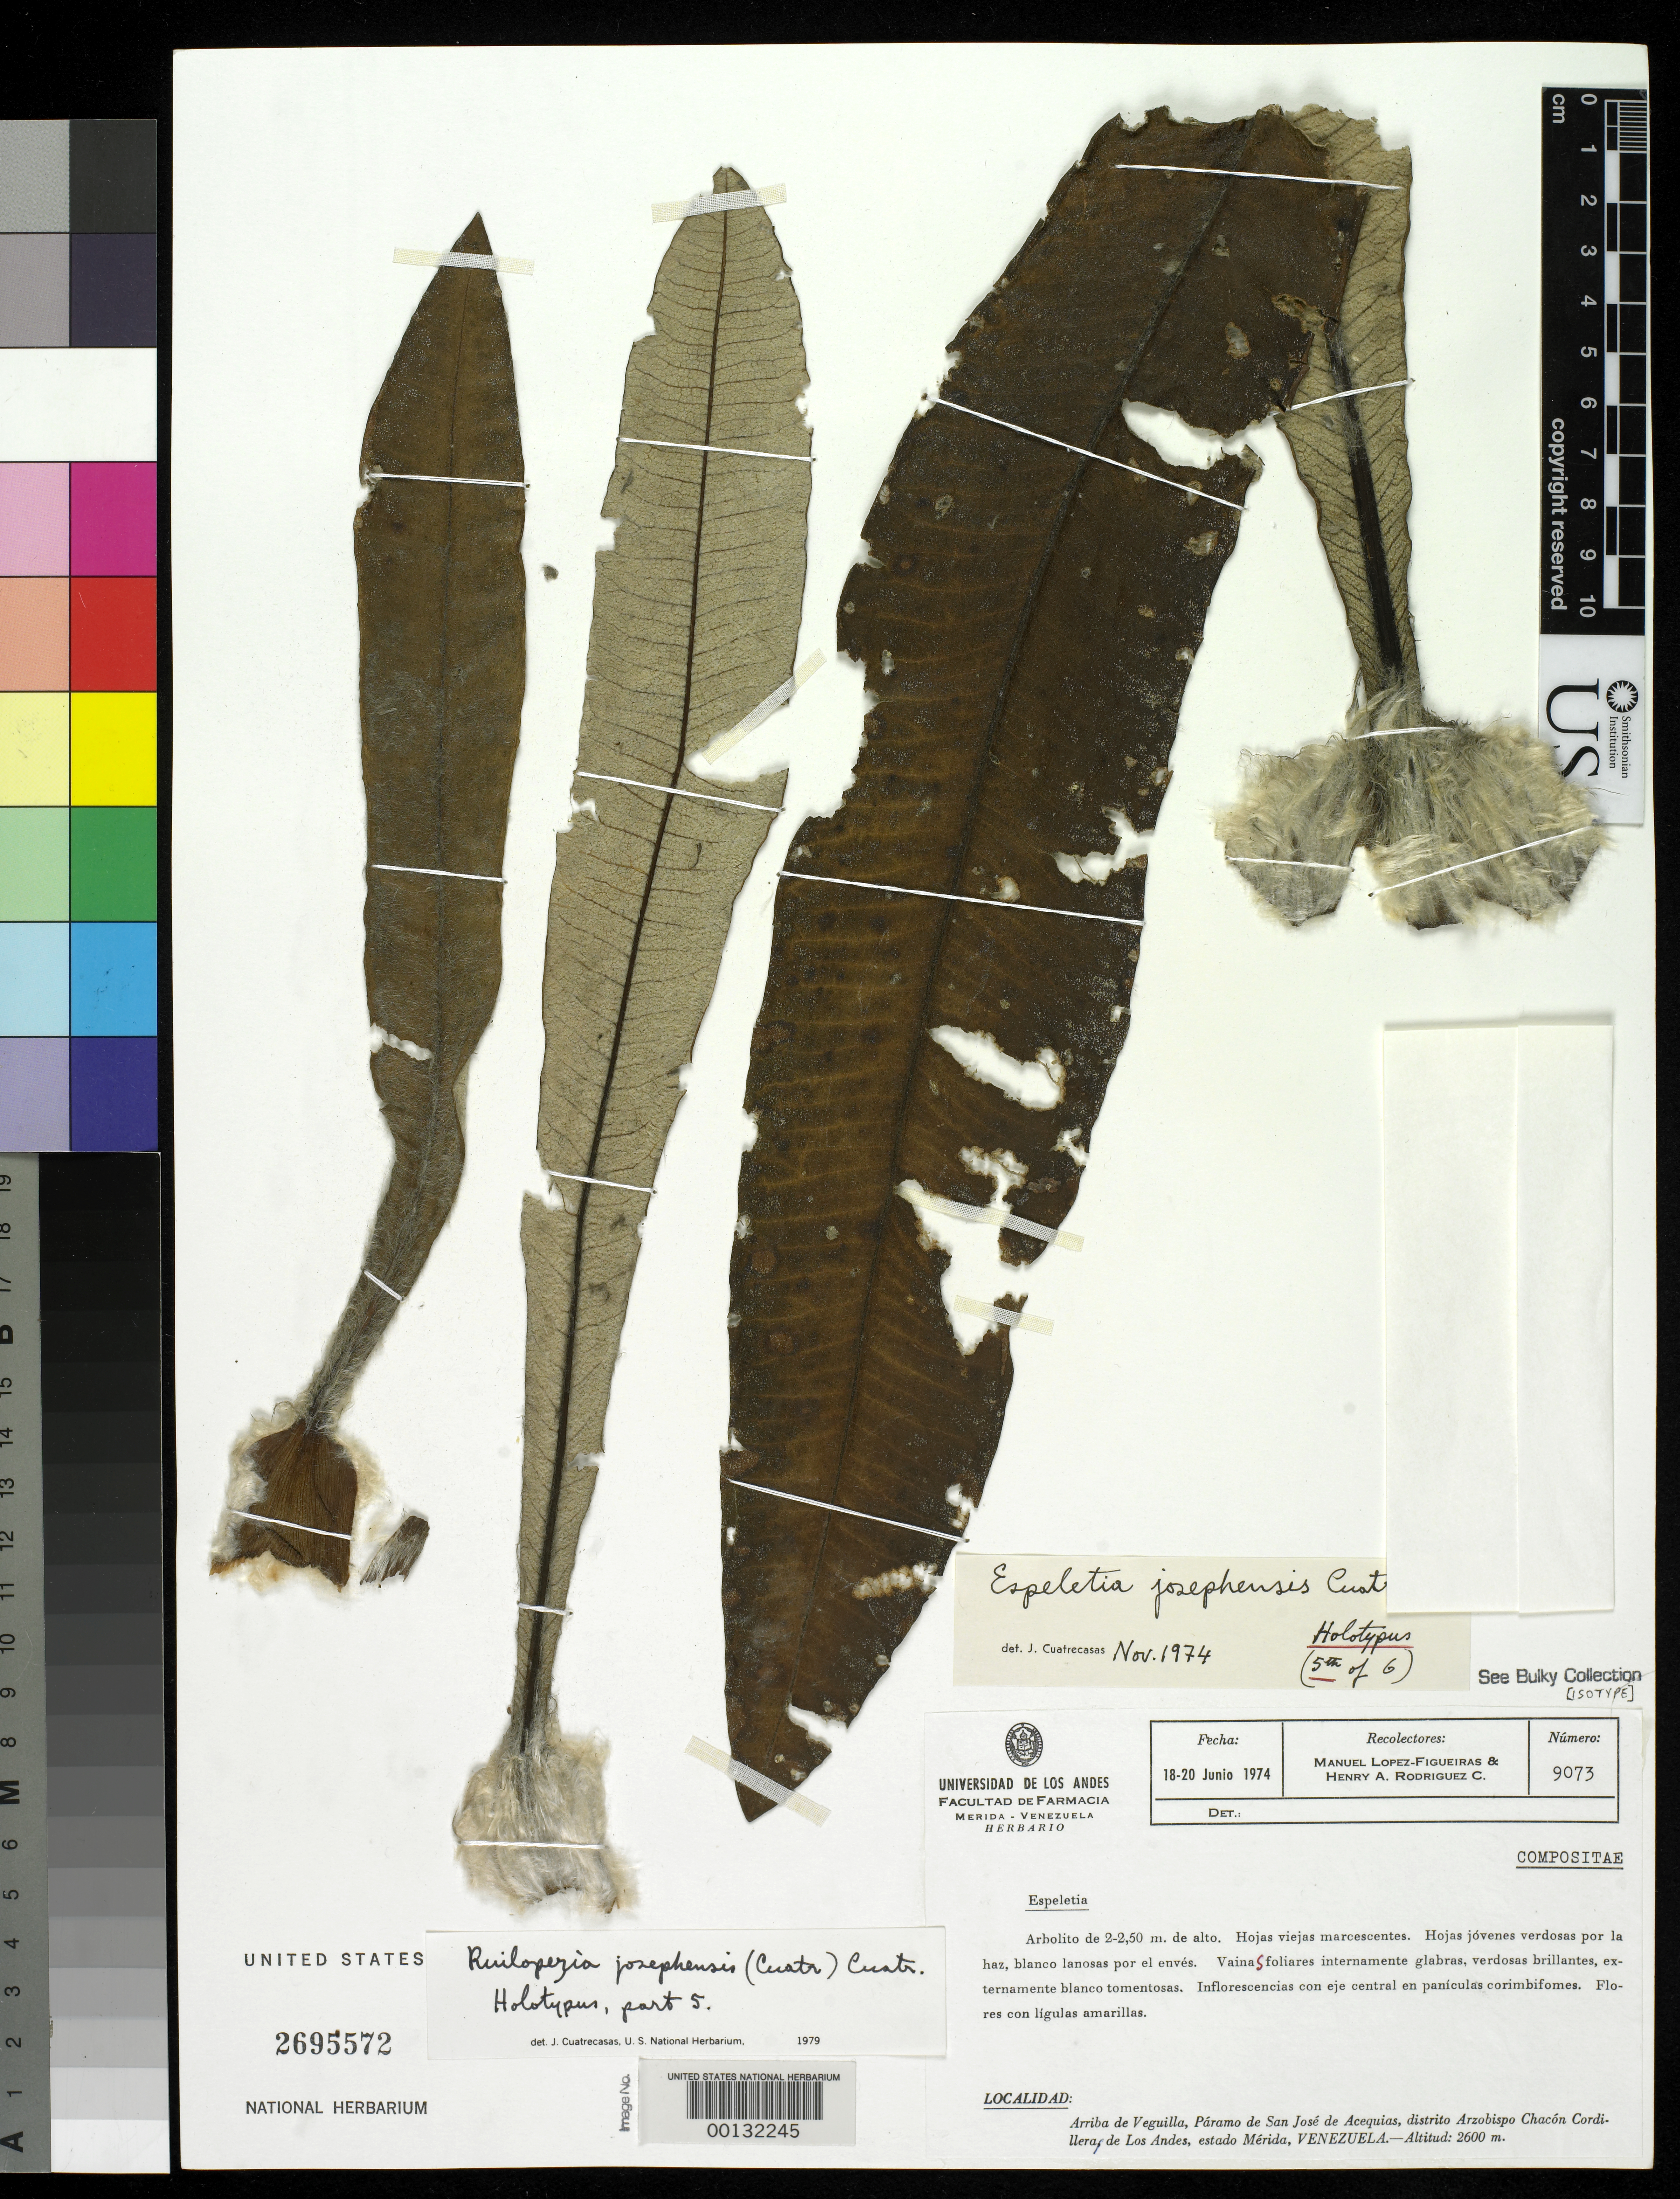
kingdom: Plantae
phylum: Tracheophyta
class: Magnoliopsida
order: Asterales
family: Asteraceae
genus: Espeletia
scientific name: Espeletia josephensis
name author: Cuatrec.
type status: Holotype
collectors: M. López Figueiras & H. A. Rodriguez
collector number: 9073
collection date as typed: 18 Jun 1974 to 20 Jun 1974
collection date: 1974-06-18/1974-06-20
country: Venezuela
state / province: Mérida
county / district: Arzobispo Chacón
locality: Arriba de Veguilla, Páramo de San Jose de Acequias.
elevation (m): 2600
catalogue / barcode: US 2695572